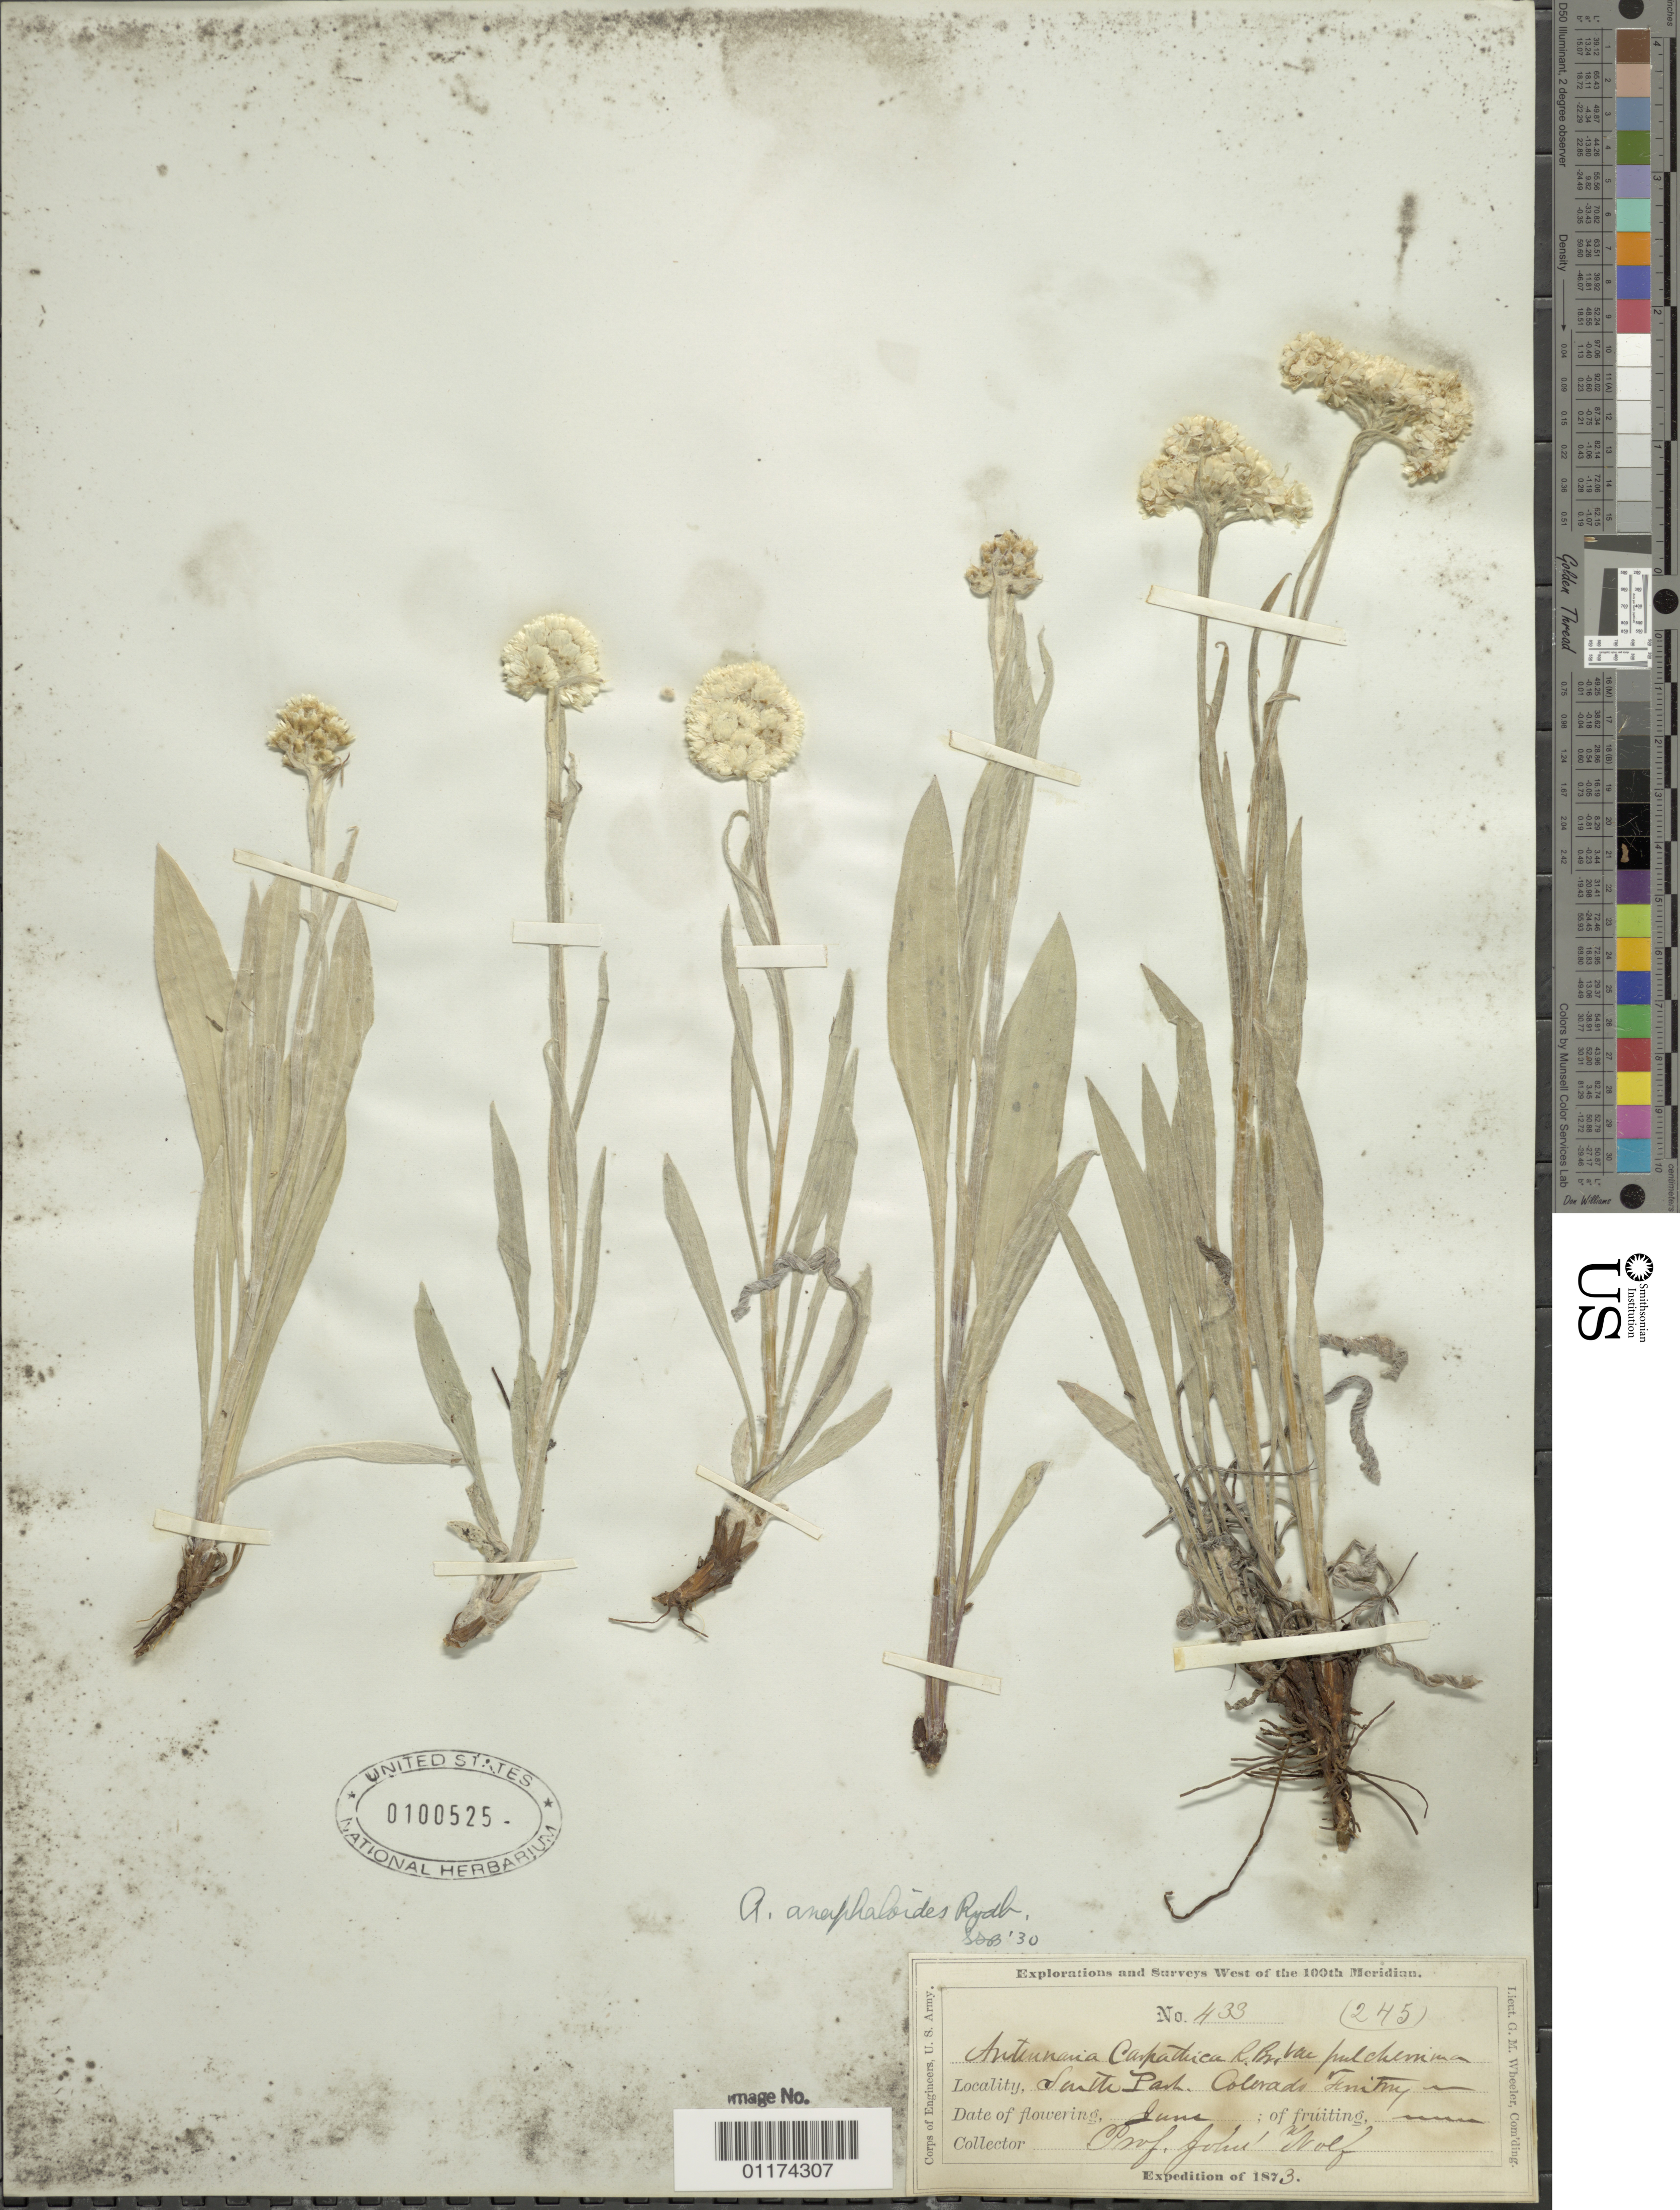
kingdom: Plantae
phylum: Tracheophyta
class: Magnoliopsida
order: Asterales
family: Asteraceae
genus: Antennaria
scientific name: Antennaria anaphaloides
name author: Rydb.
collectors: J. Wolf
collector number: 433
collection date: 1873-06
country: United States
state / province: Colorado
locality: South Park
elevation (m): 305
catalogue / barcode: US 100525